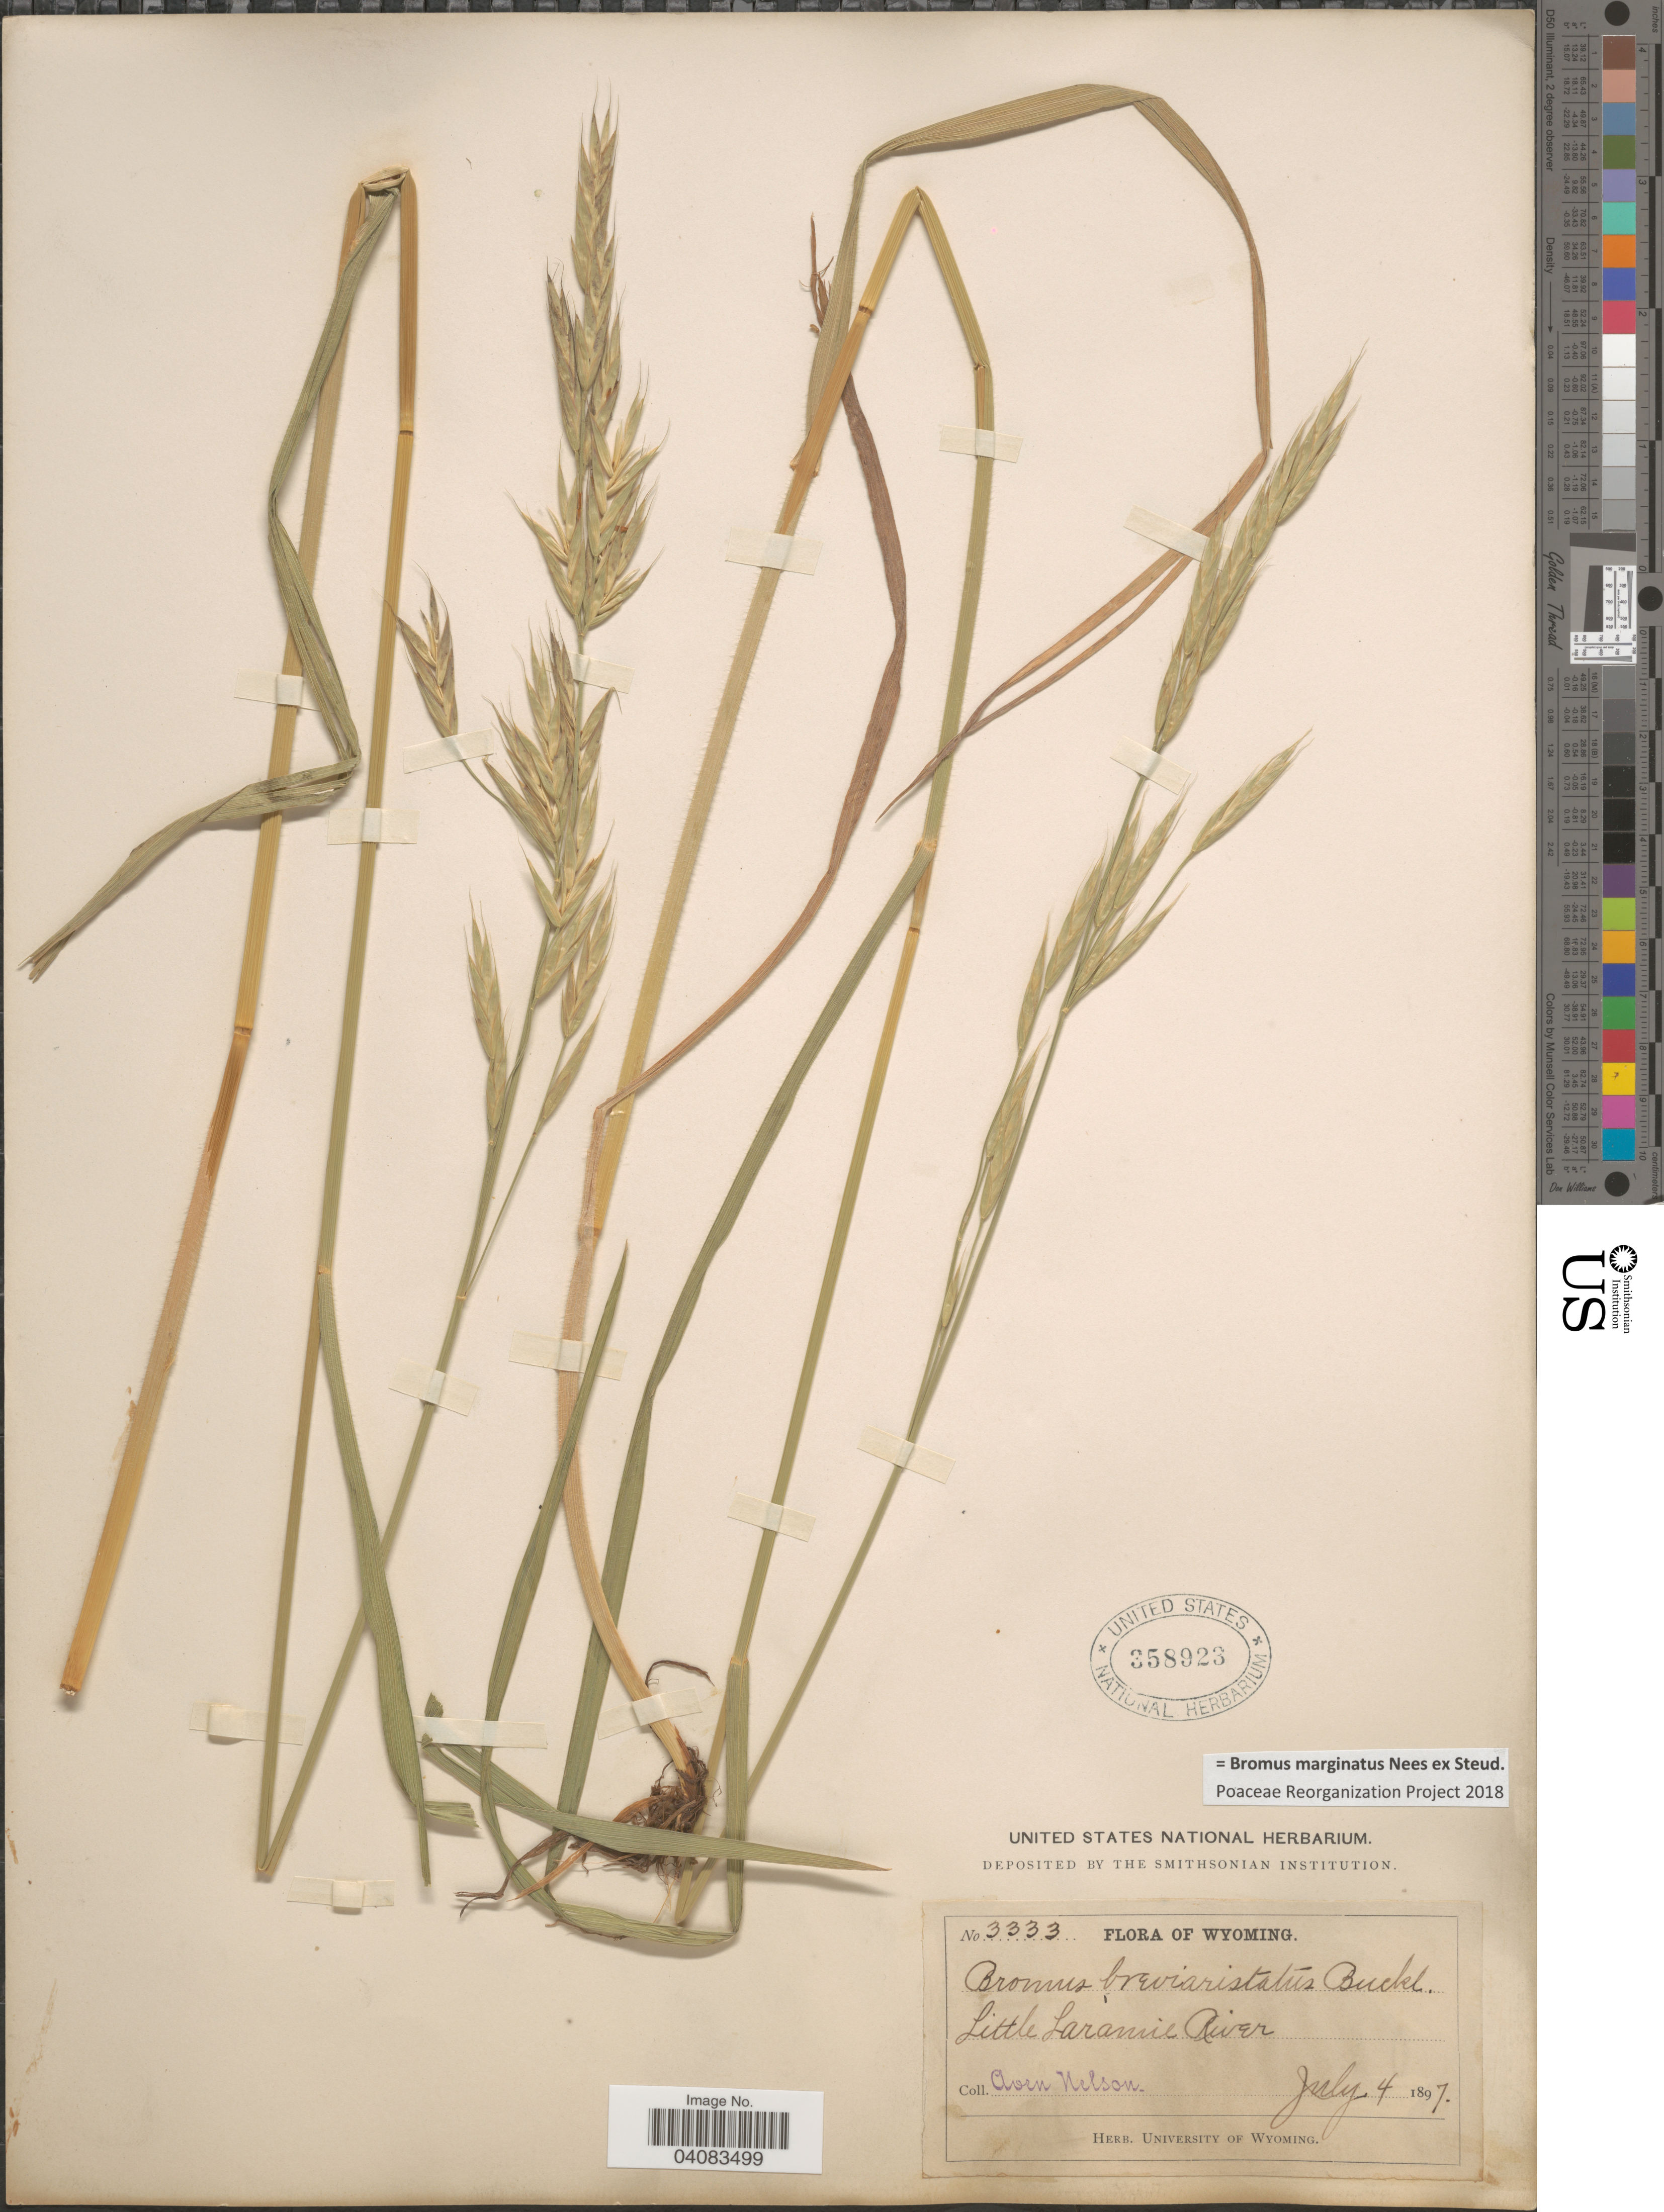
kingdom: Plantae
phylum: Tracheophyta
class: Liliopsida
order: Poales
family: Poaceae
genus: Bromus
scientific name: Bromus marginatus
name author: Nees ex Steud.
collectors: A. Nelson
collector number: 3333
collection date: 1897-07-04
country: United States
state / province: Wyoming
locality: Little Laramie River.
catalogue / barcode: US 358923